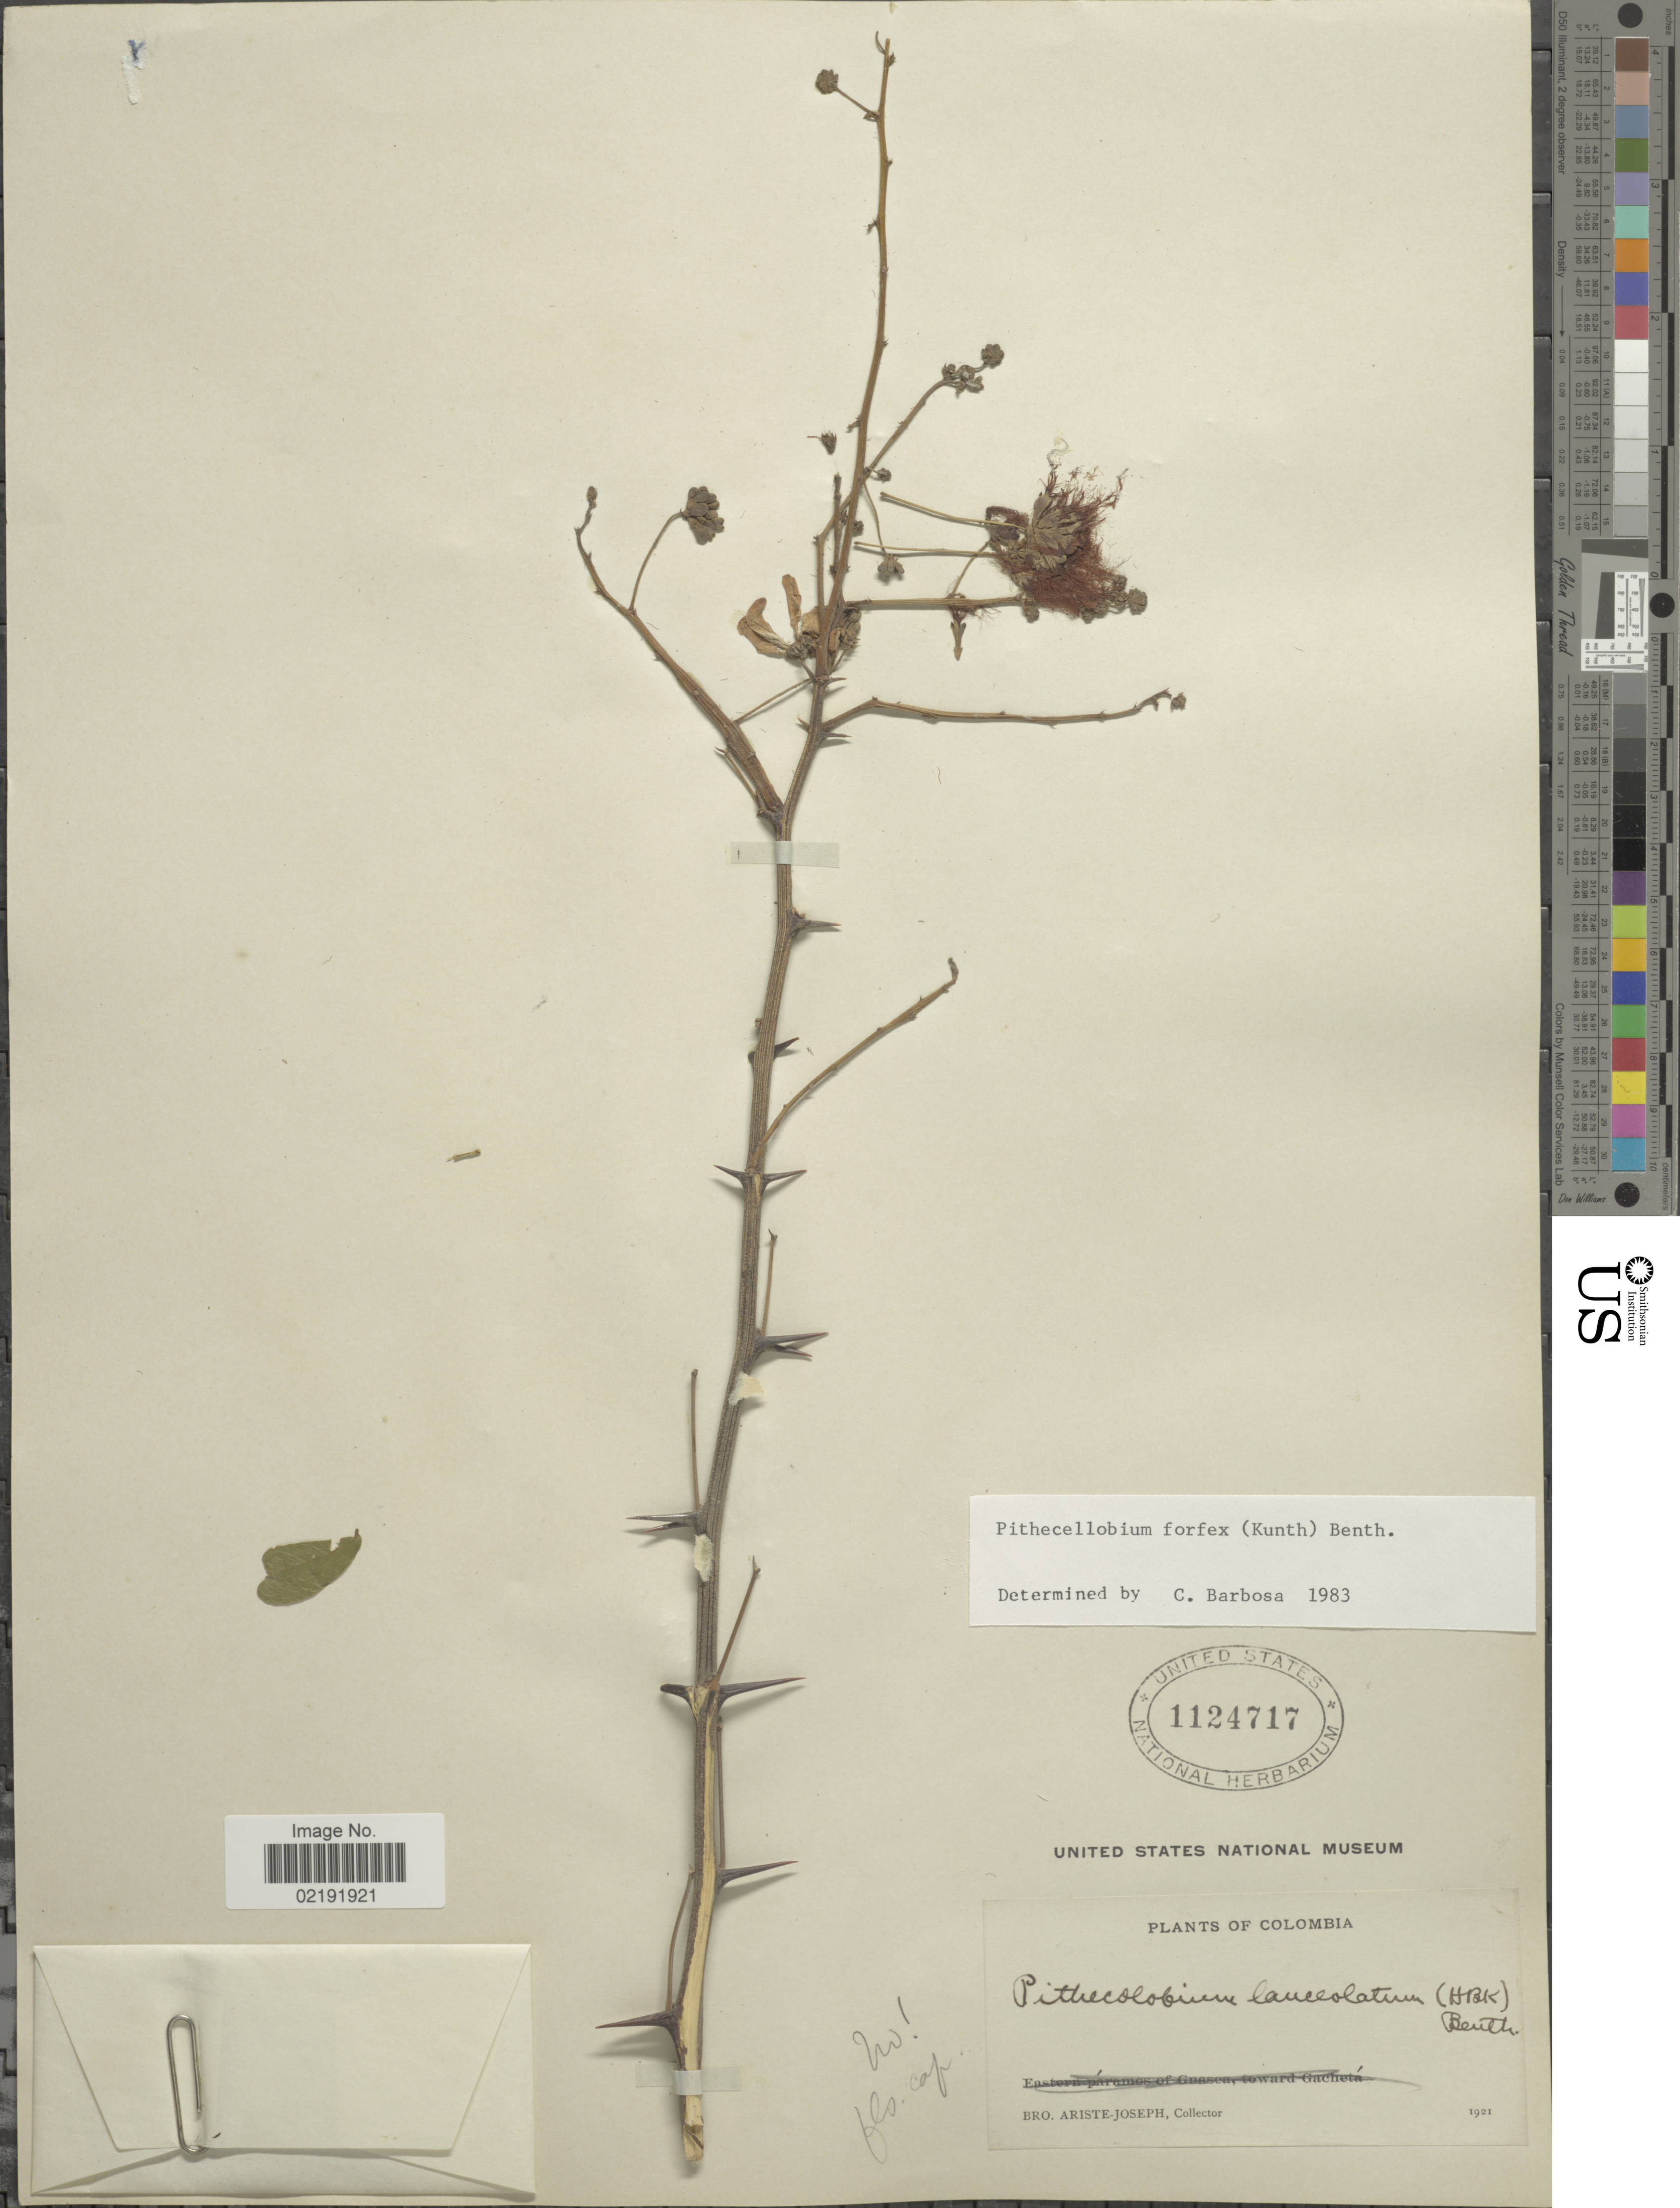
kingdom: Plantae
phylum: Tracheophyta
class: Magnoliopsida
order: Fabales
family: Fabaceae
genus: Pithecellobium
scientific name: Pithecellobium roseum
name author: (Vahl) Barneby & J.W. Grimes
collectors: Bro. Ariste-Joseph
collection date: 1921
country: Colombia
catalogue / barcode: US 1124717